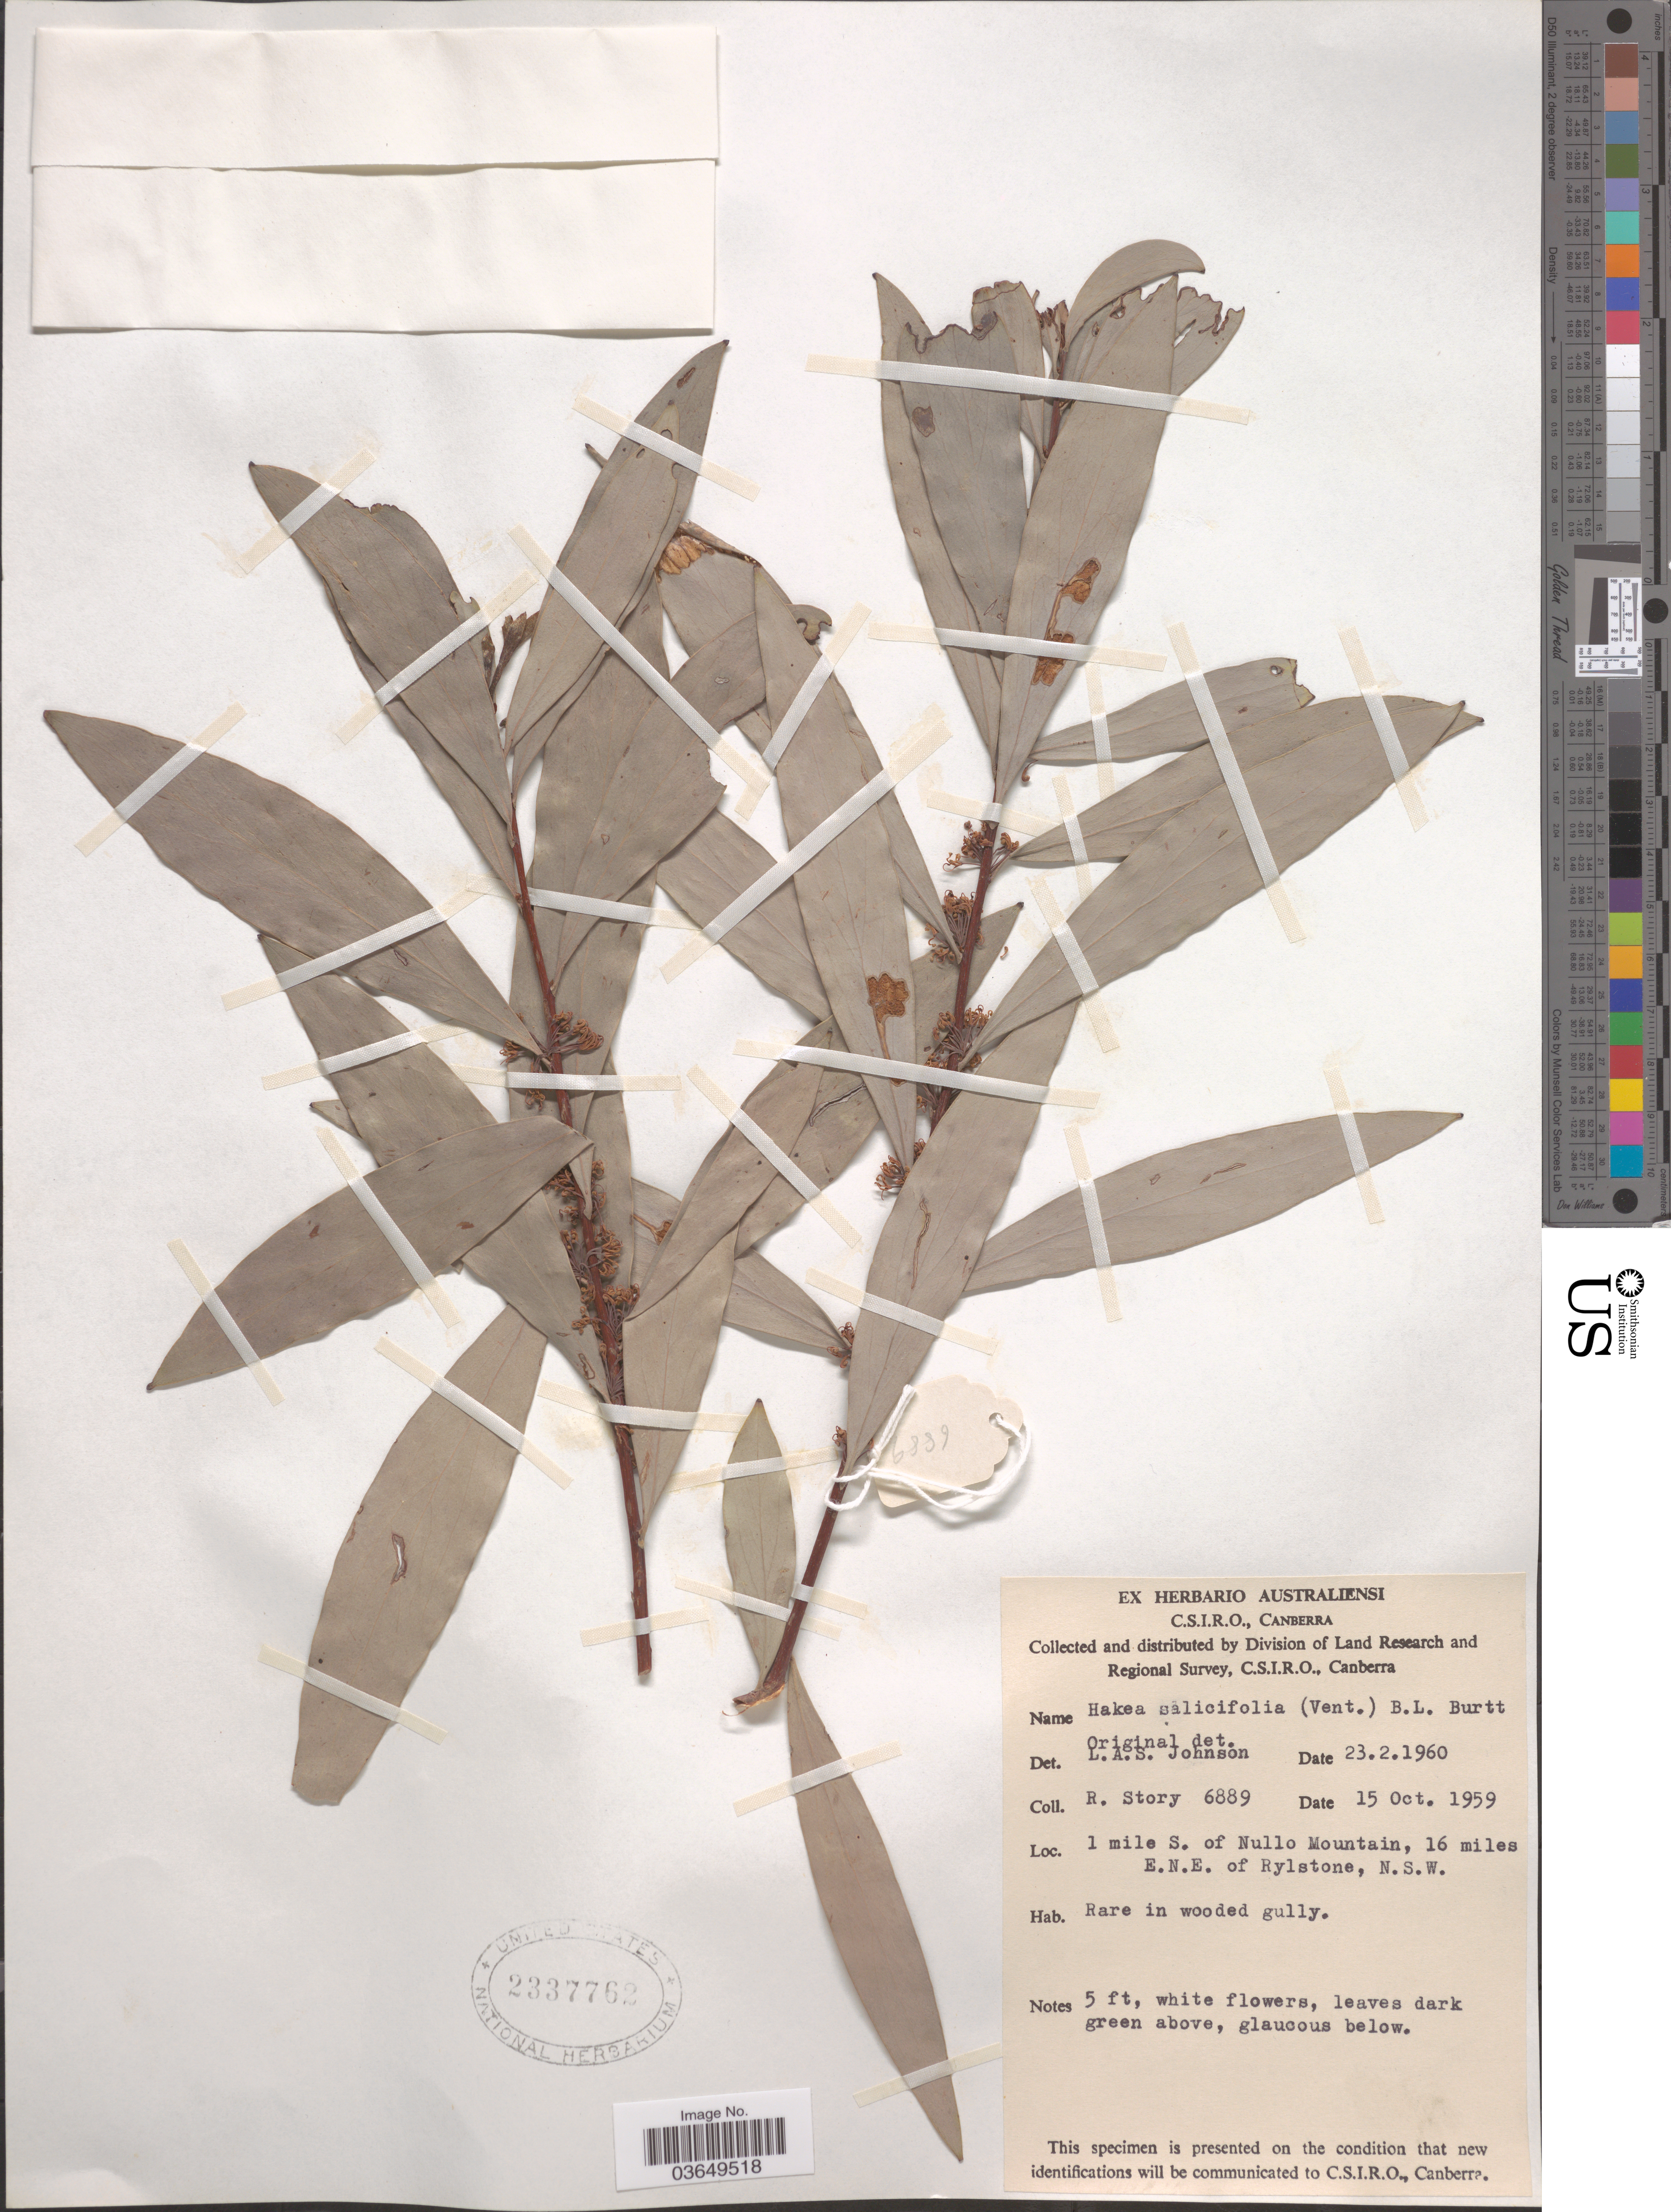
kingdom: Plantae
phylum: Tracheophyta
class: Magnoliopsida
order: Proteales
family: Proteaceae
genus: Hakea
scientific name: Hakea salicifolia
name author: (Vent.) B.L. Burtt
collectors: R. Story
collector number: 6889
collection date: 1959-10-15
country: Australia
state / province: New South Wales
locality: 1 mile S. of Nullo Mountain, 16 miles E. N. E. of Rylstone.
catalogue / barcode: US 2337762